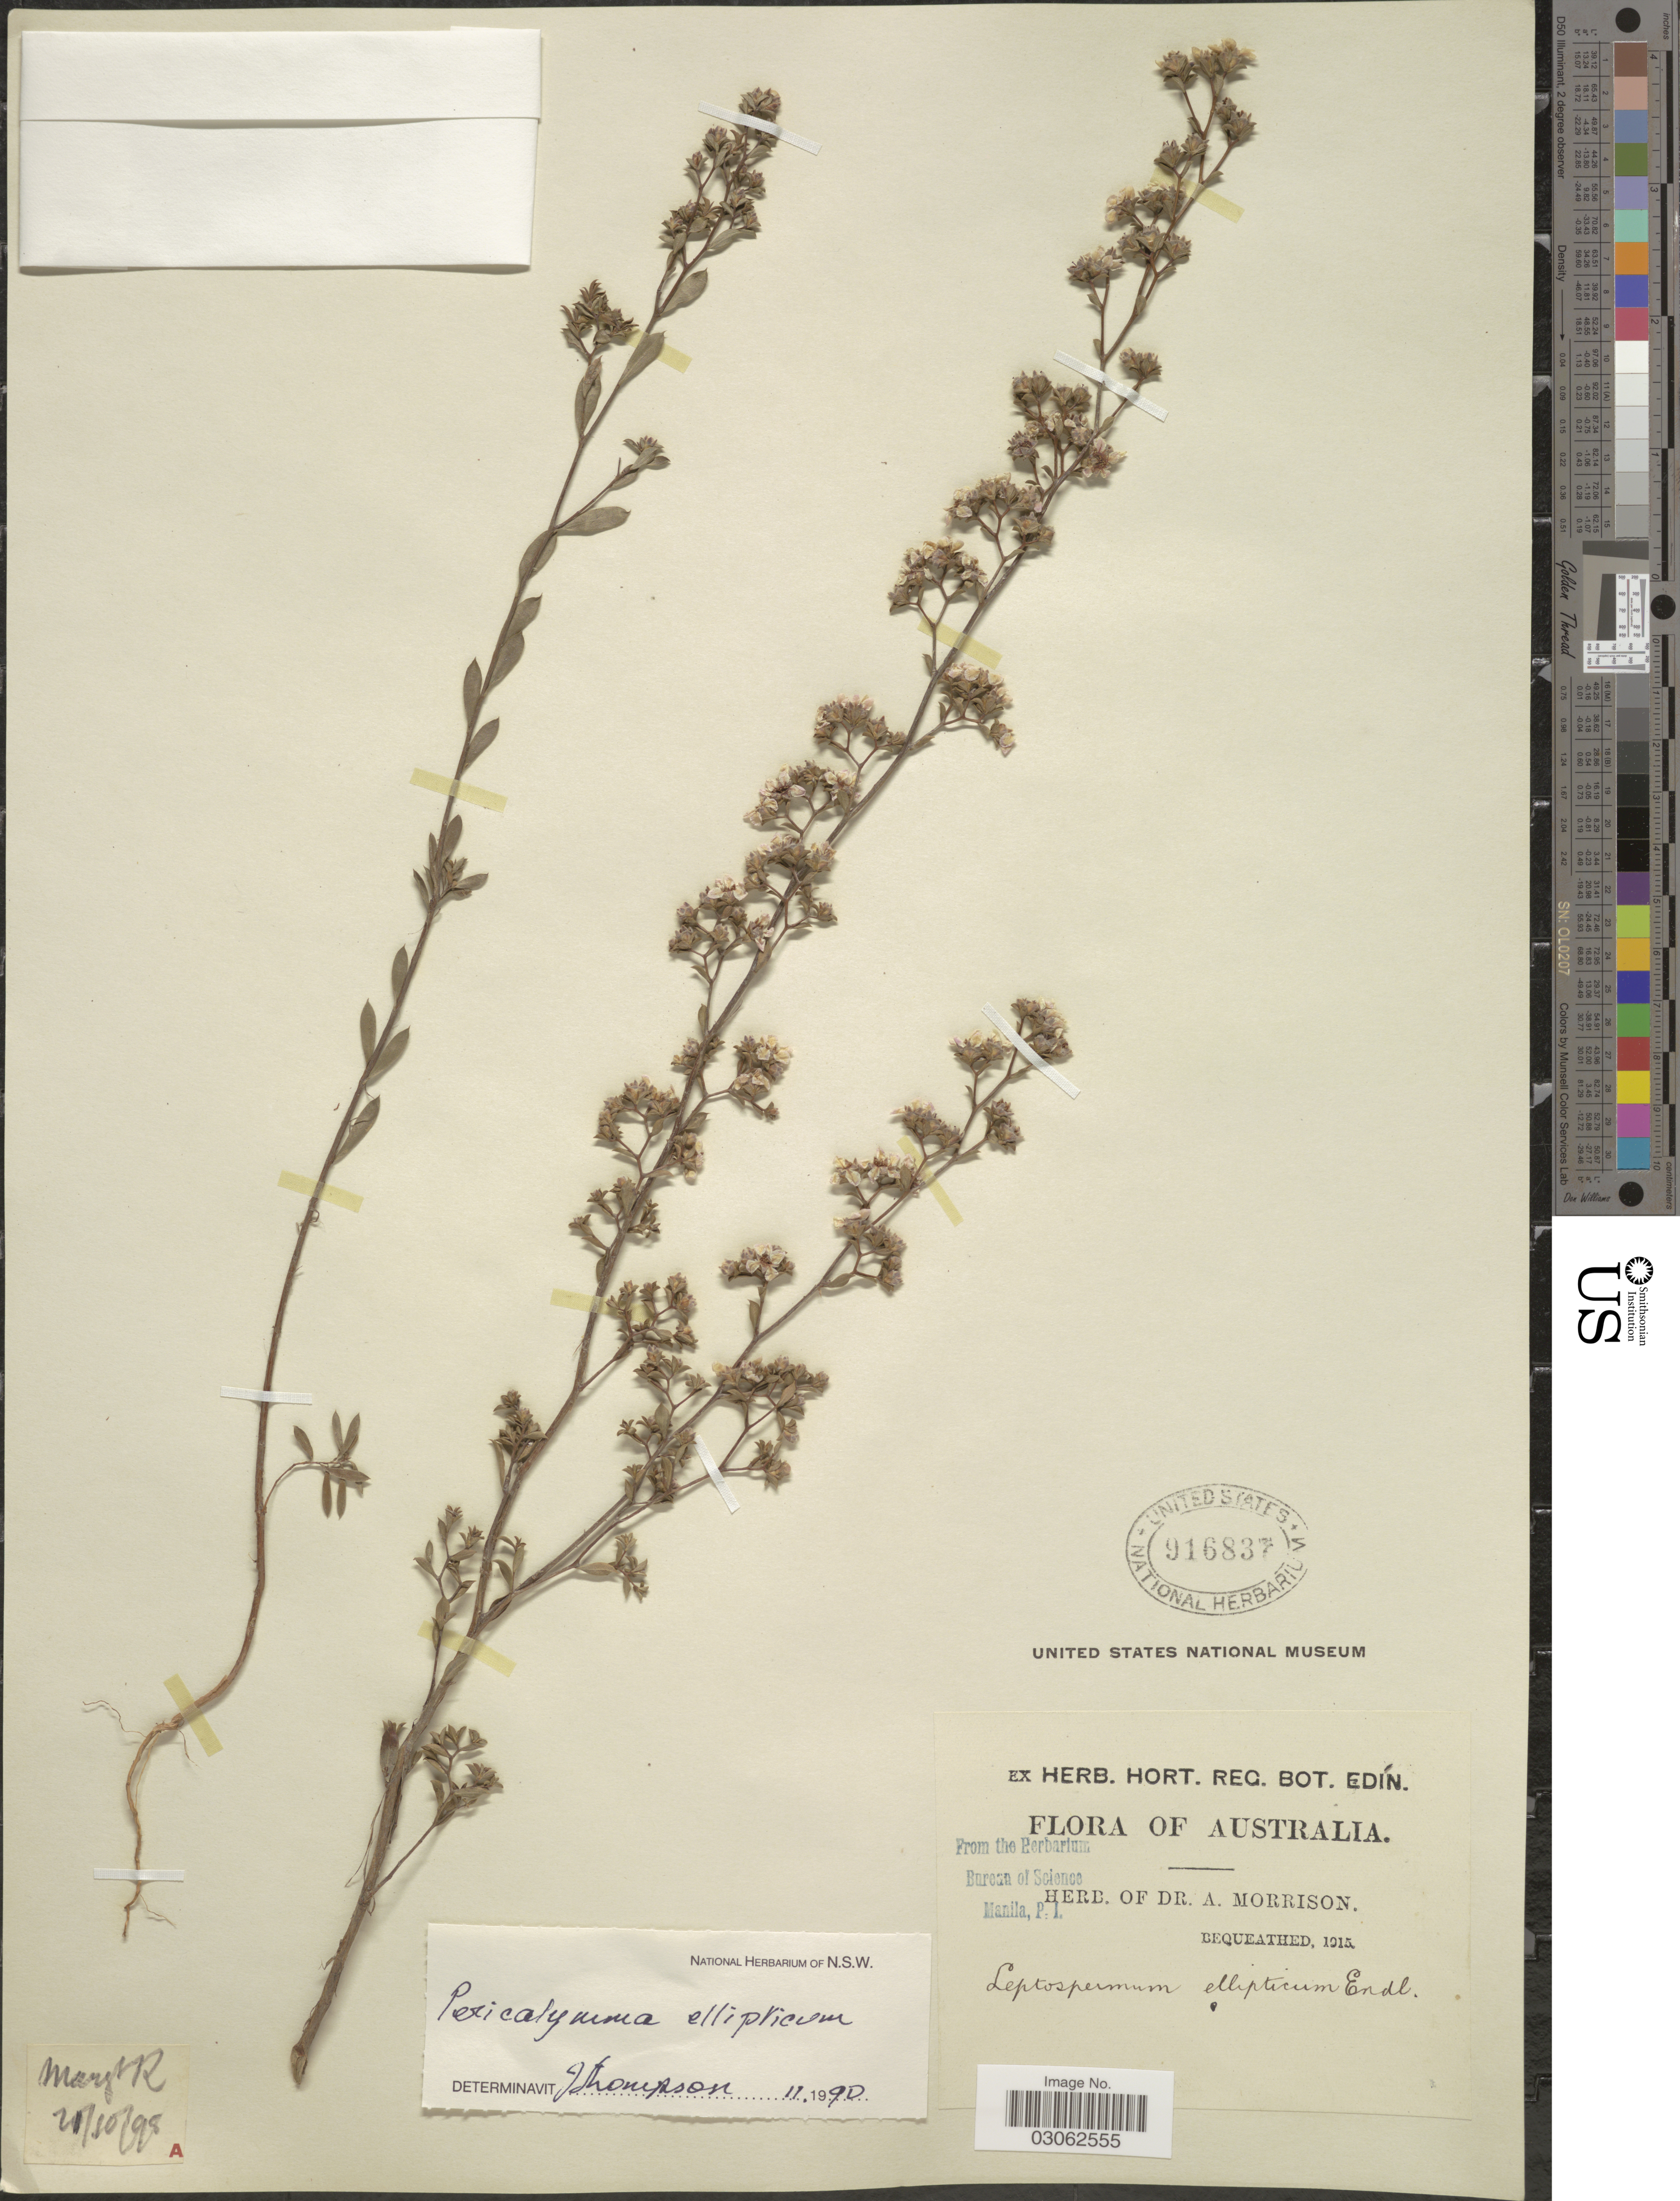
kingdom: Plantae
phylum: Tracheophyta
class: Magnoliopsida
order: Myrtales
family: Myrtaceae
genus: Pericalymma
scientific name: Pericalymma ellipticum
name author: Schauer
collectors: ex herb. Dr. A. Morrison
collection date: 1915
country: Australia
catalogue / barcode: US 916837